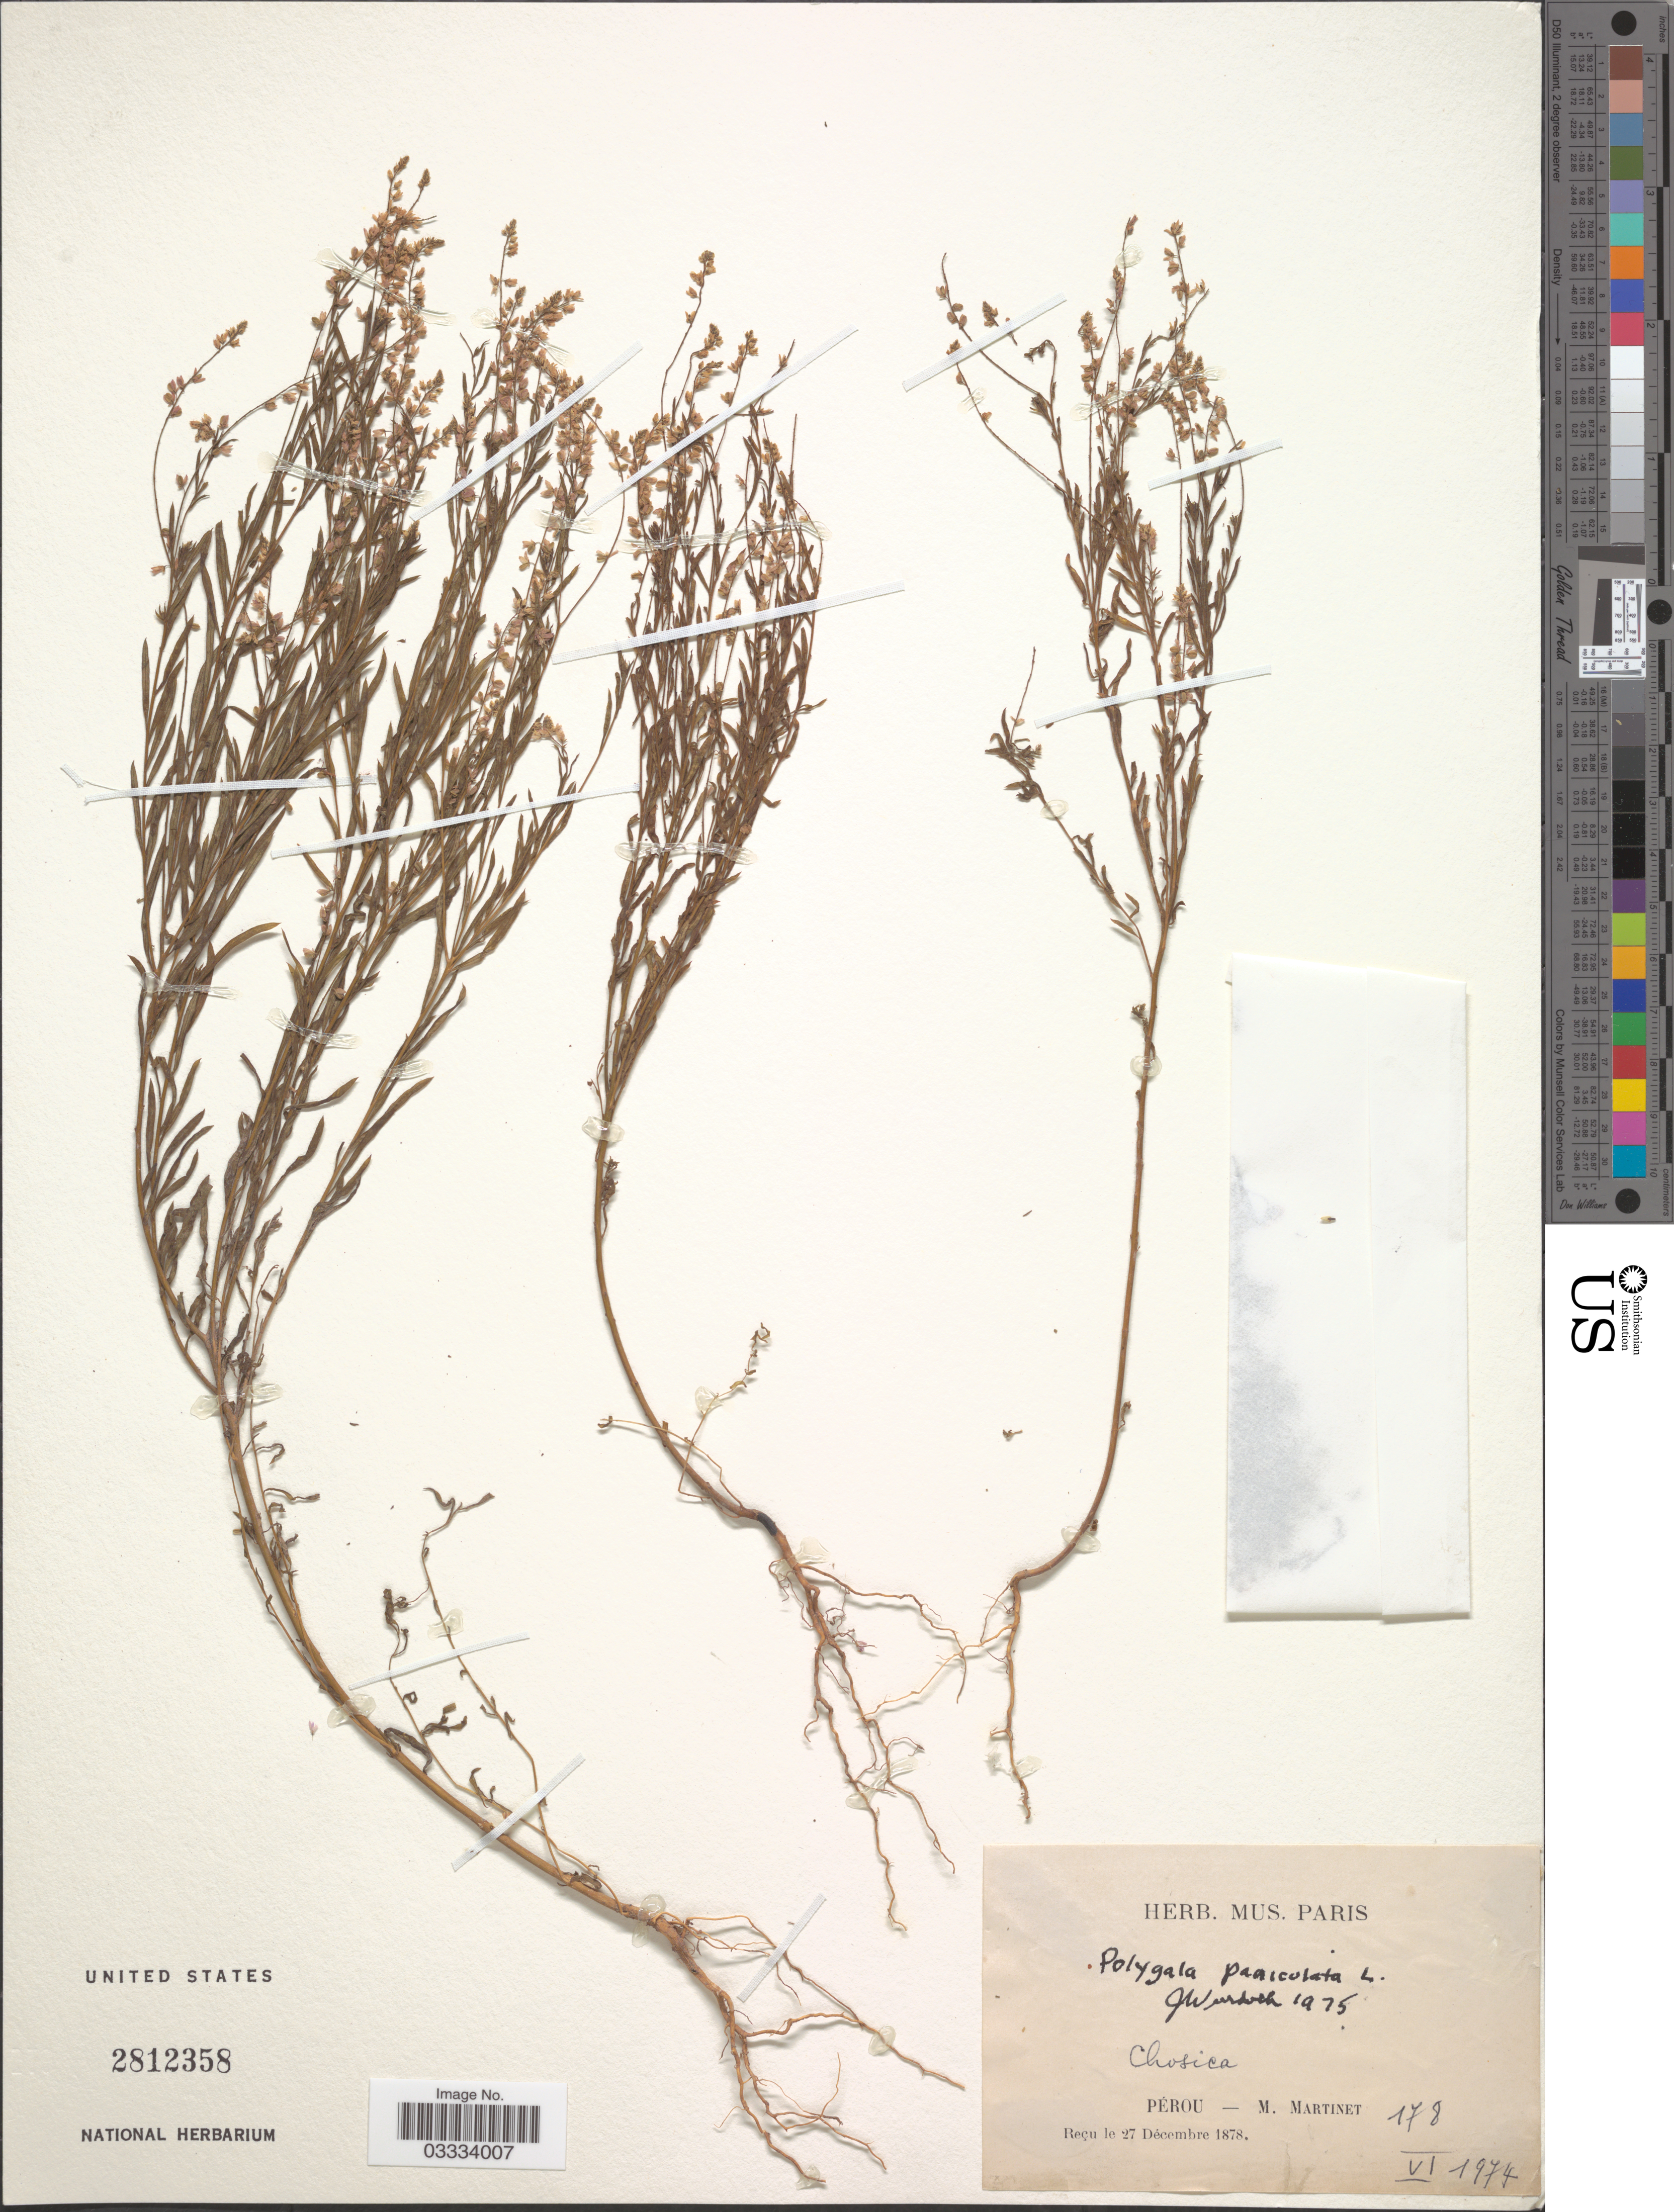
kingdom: Plantae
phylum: Tracheophyta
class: Magnoliopsida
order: Fabales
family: Polygalaceae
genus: Polygala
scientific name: Polygala paniculata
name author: L.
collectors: M. Martinet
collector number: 178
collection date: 1974-06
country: Peru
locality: Chosica. Pérou.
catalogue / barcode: US 2812358